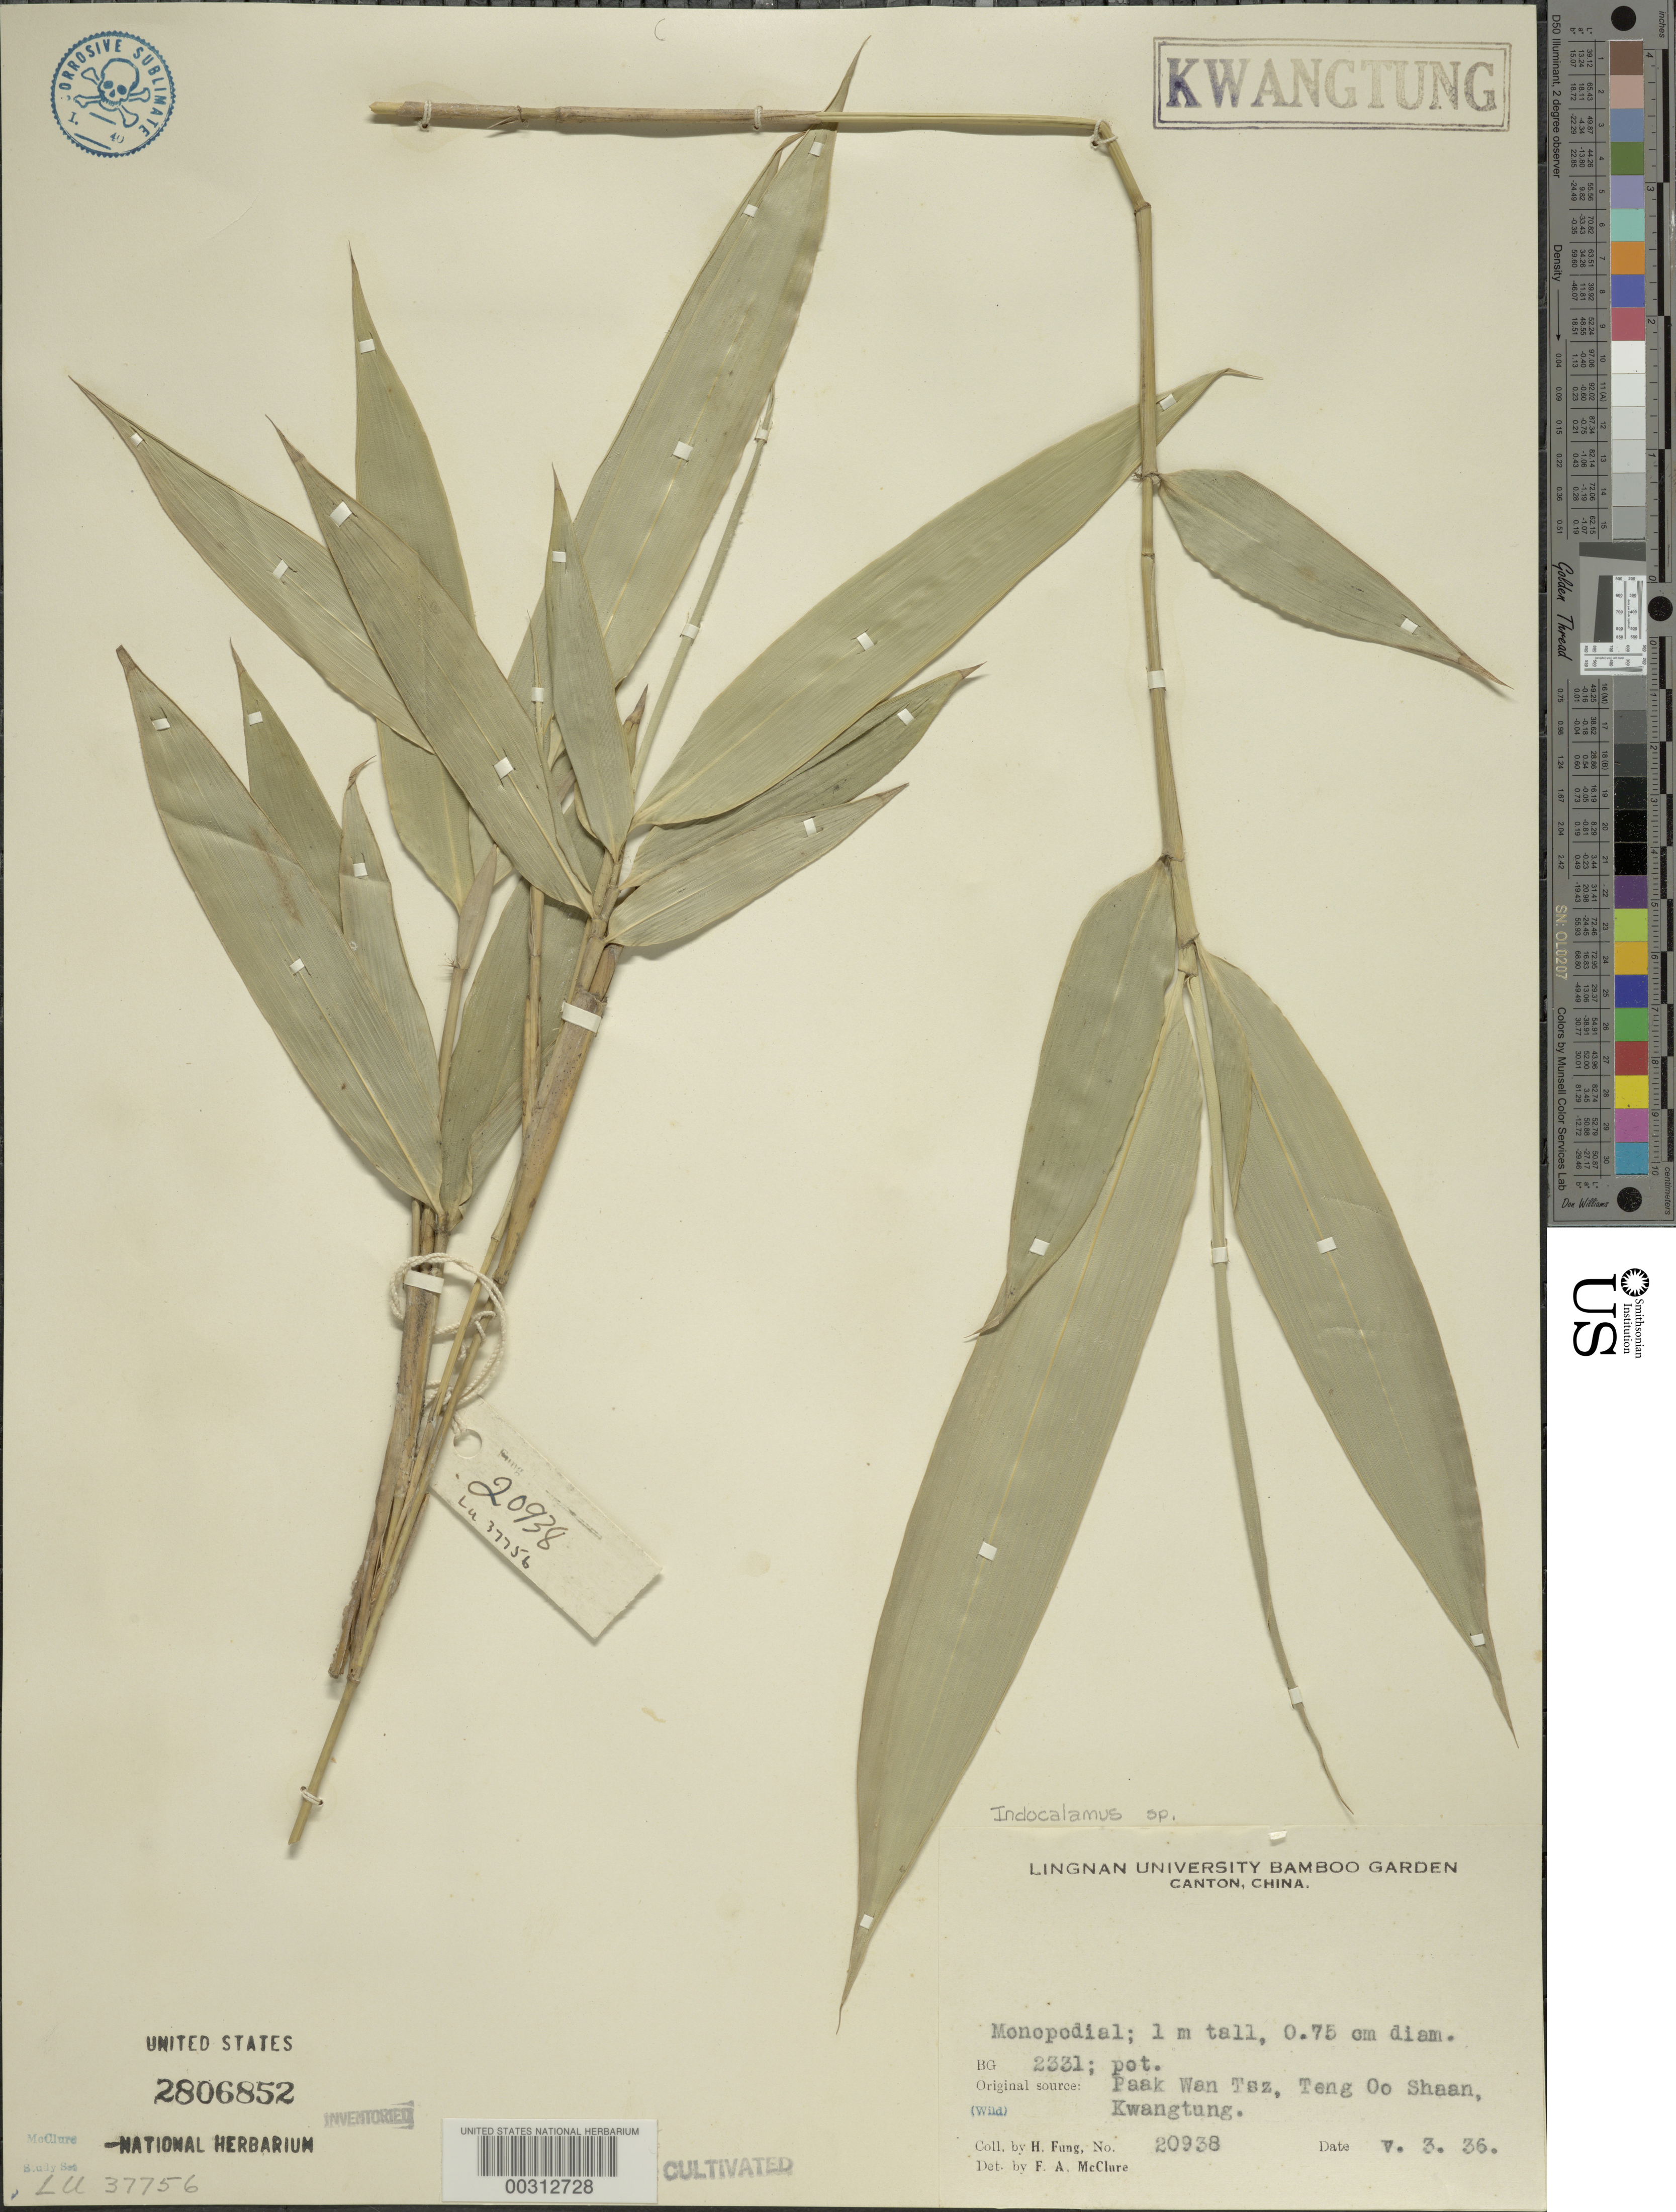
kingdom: Plantae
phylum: Tracheophyta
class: Liliopsida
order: Poales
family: Poaceae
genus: Indocalamus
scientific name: Indocalamus sp.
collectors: H. L. Fung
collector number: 20938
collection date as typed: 03 May 1936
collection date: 1936-05-03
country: China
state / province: Guangdong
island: Honam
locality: P'an-yu, lingnan univ. b.g.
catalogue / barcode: US 2806852